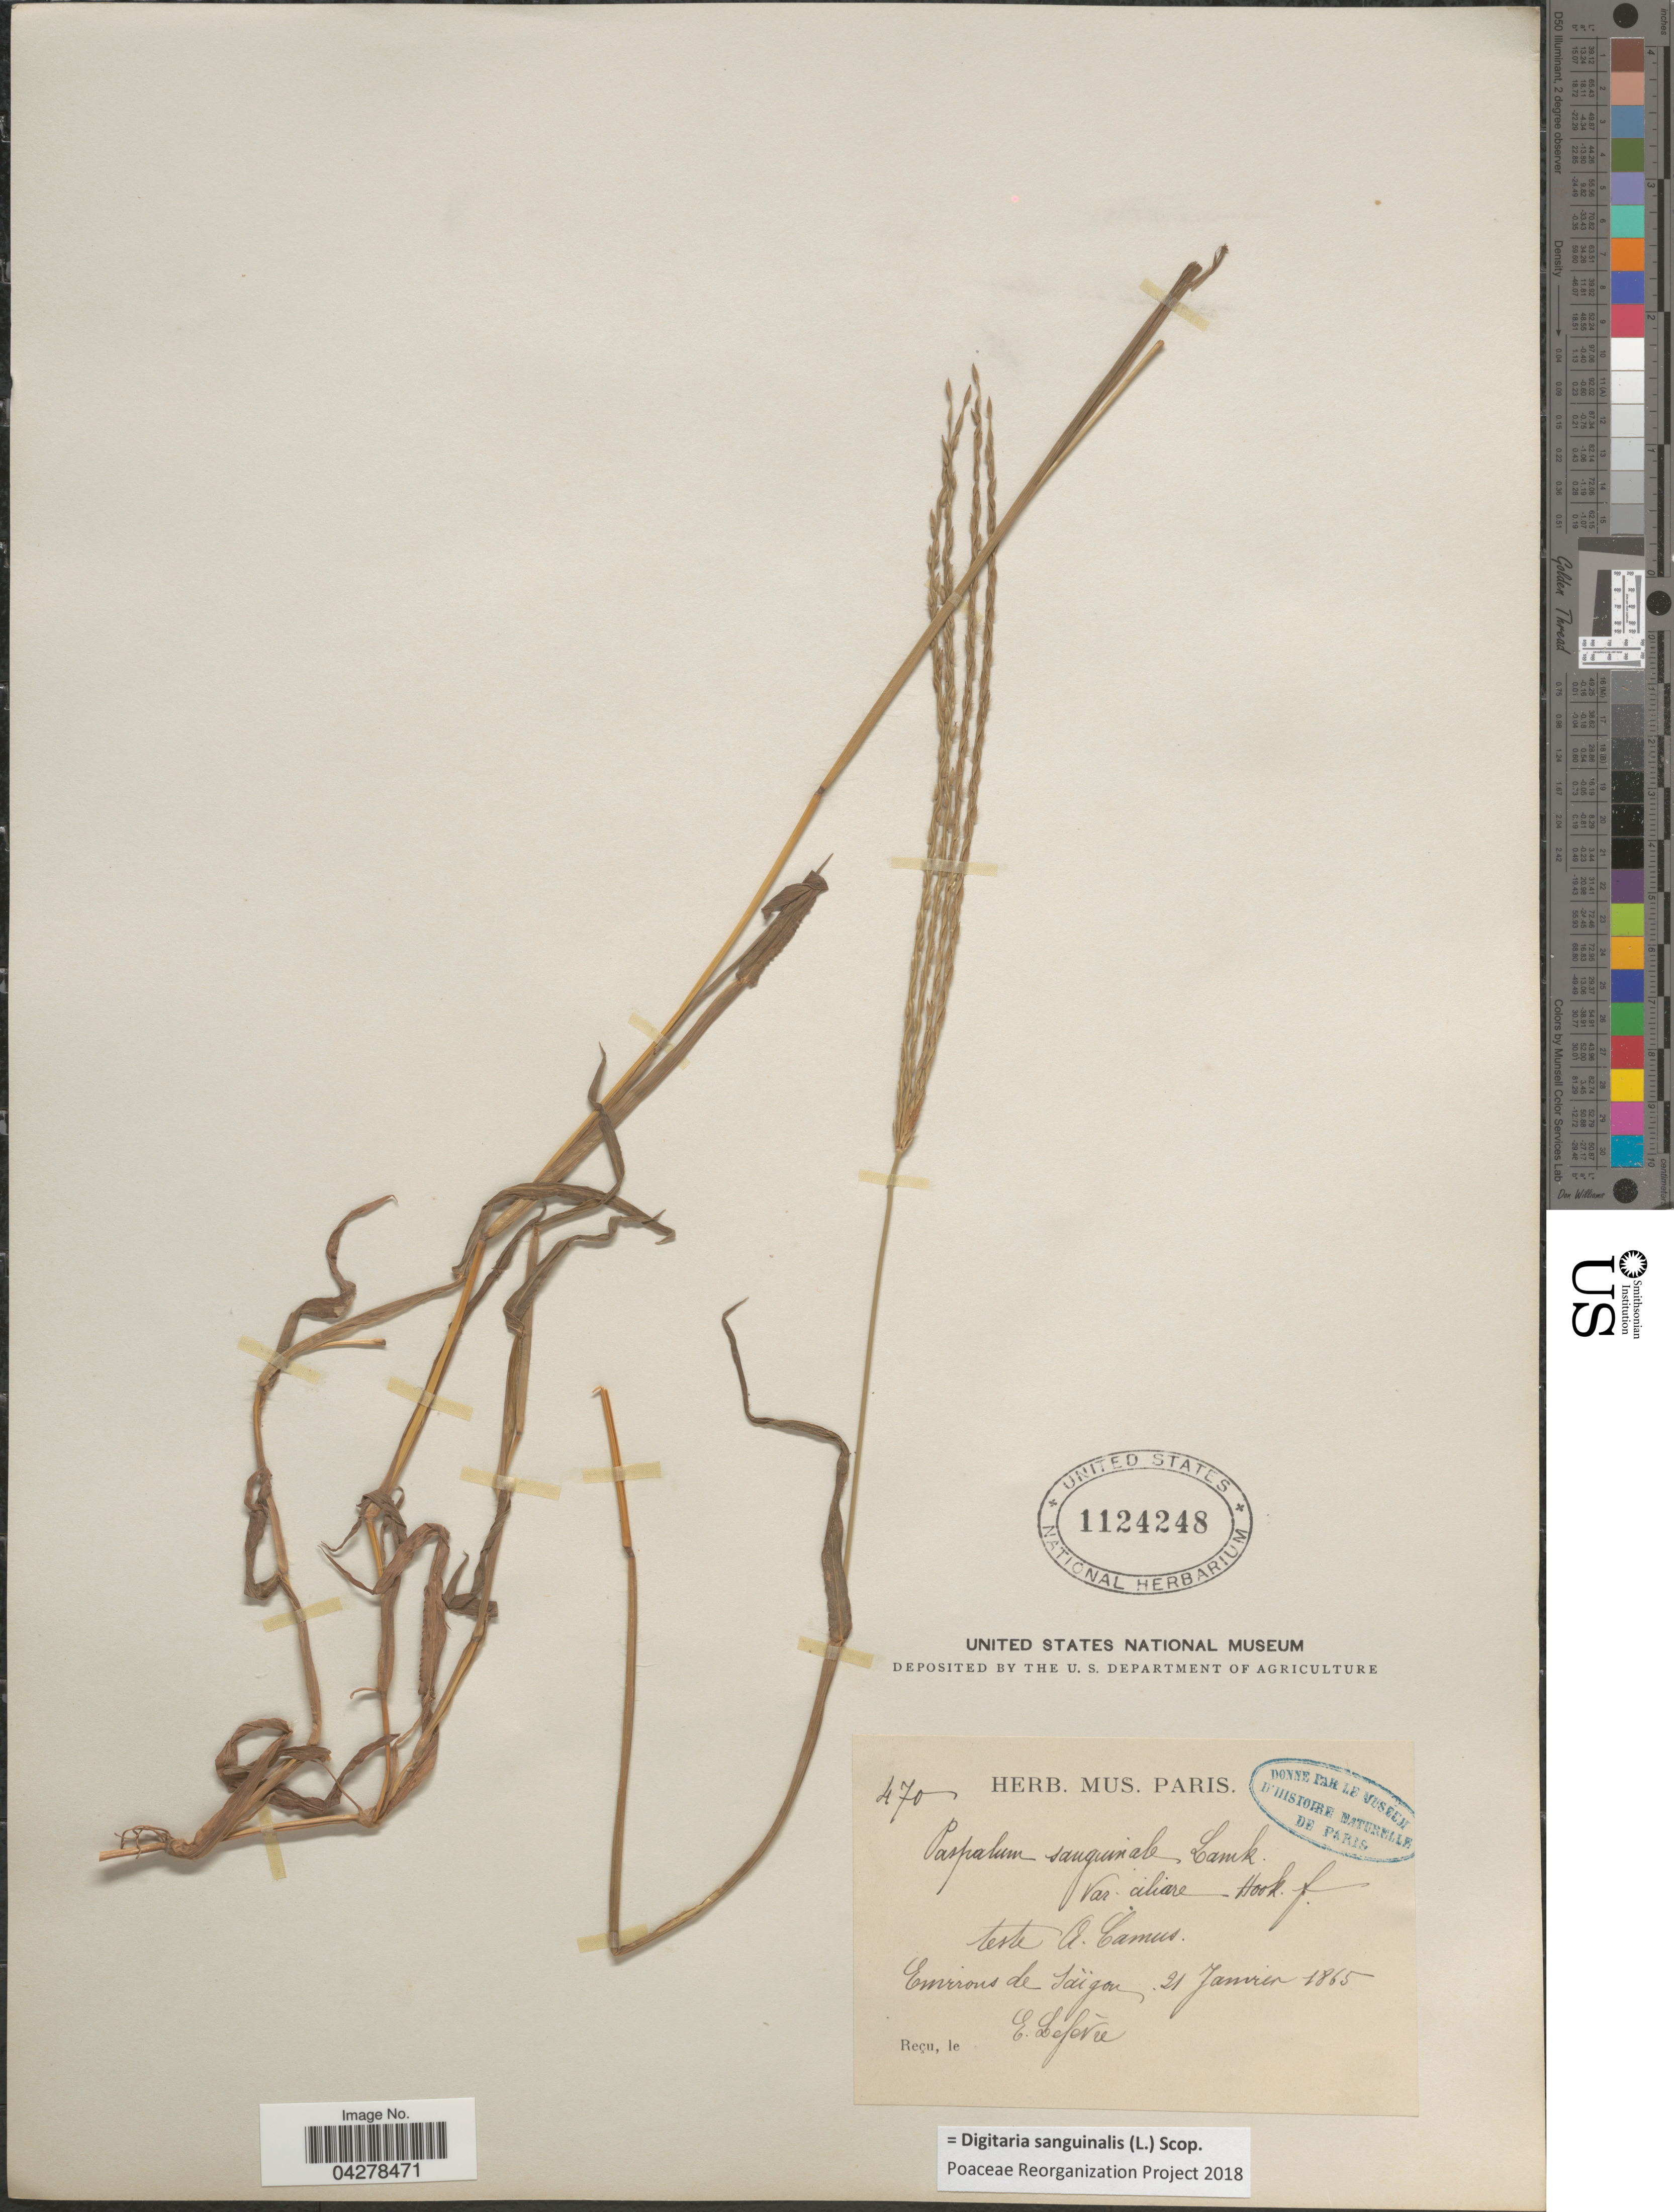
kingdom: Plantae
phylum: Tracheophyta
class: Liliopsida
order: Poales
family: Poaceae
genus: Digitaria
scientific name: Digitaria sanguinalis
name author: (L.) Scop.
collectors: E. Lefevre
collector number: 470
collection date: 1865-01-21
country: Vietnam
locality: Environs de Saïgon.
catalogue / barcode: US 1124248